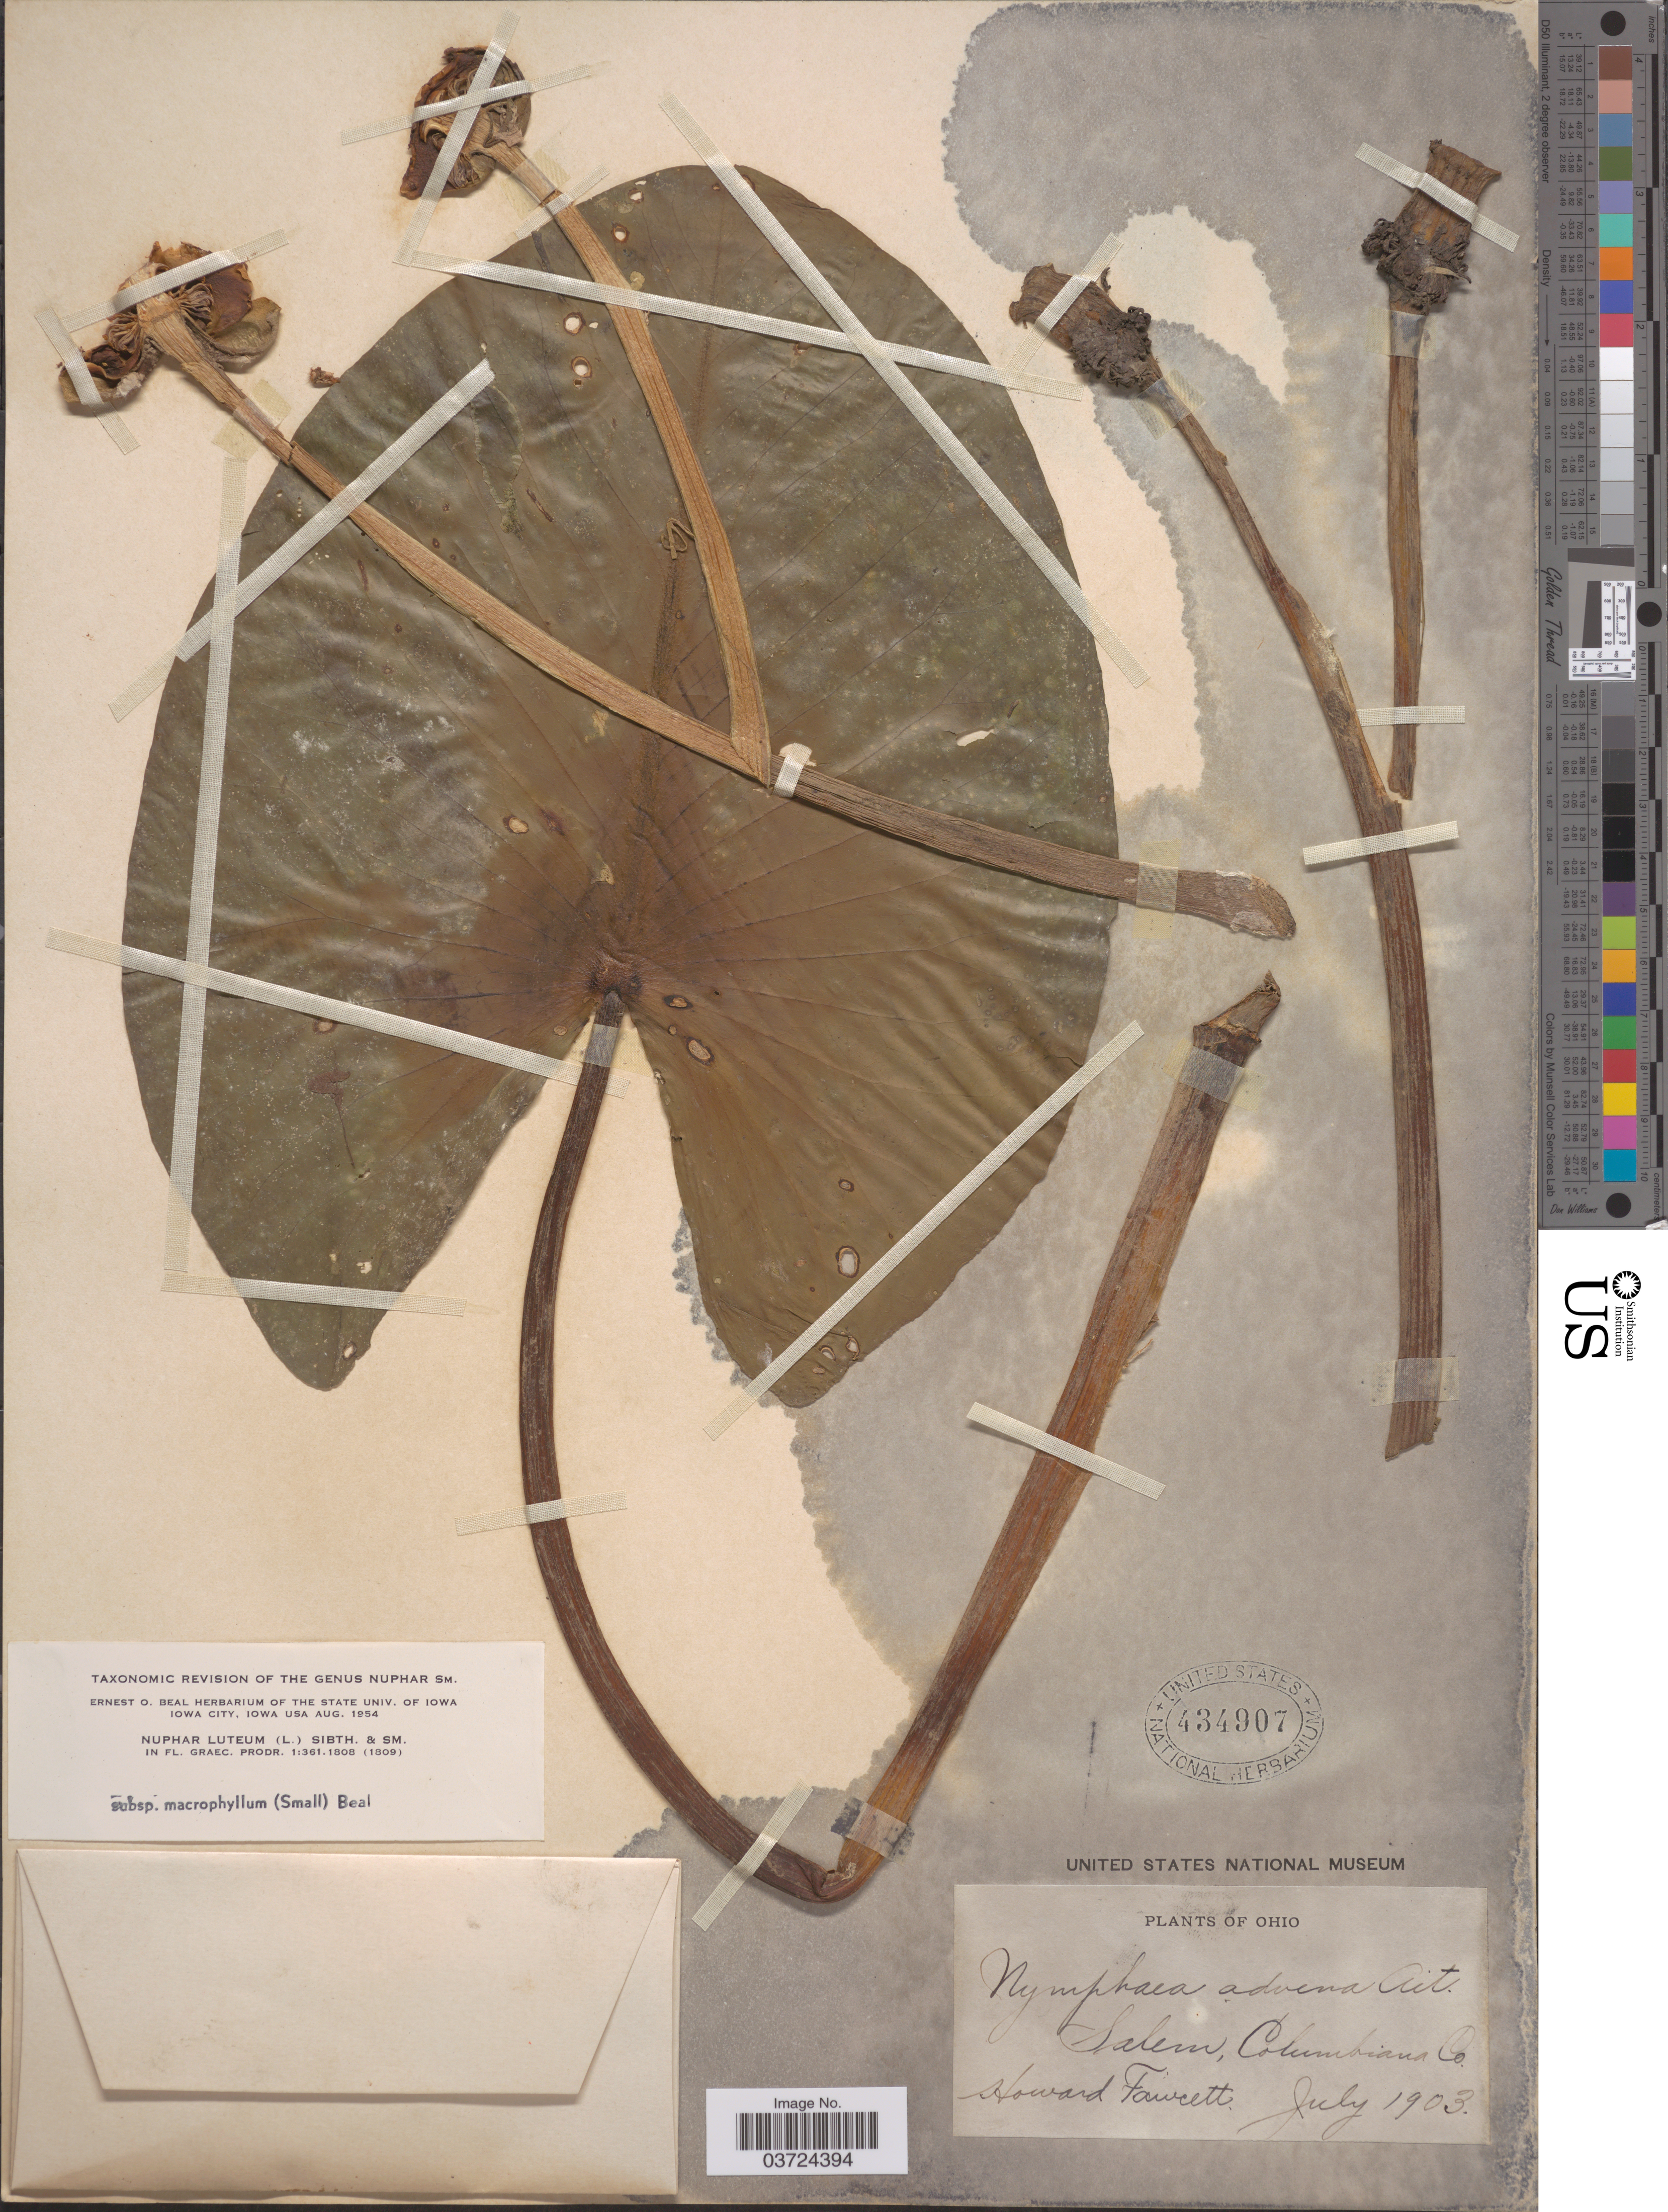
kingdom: Plantae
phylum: Tracheophyta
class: Magnoliopsida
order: Nymphaeales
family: Nymphaeaceae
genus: Nuphar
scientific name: Nuphar advena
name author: (Aiton) W.T. Aiton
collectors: H. Fawcett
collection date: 1903-07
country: United States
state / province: Ohio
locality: Salem, Columbiana Co.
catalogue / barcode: US 434907